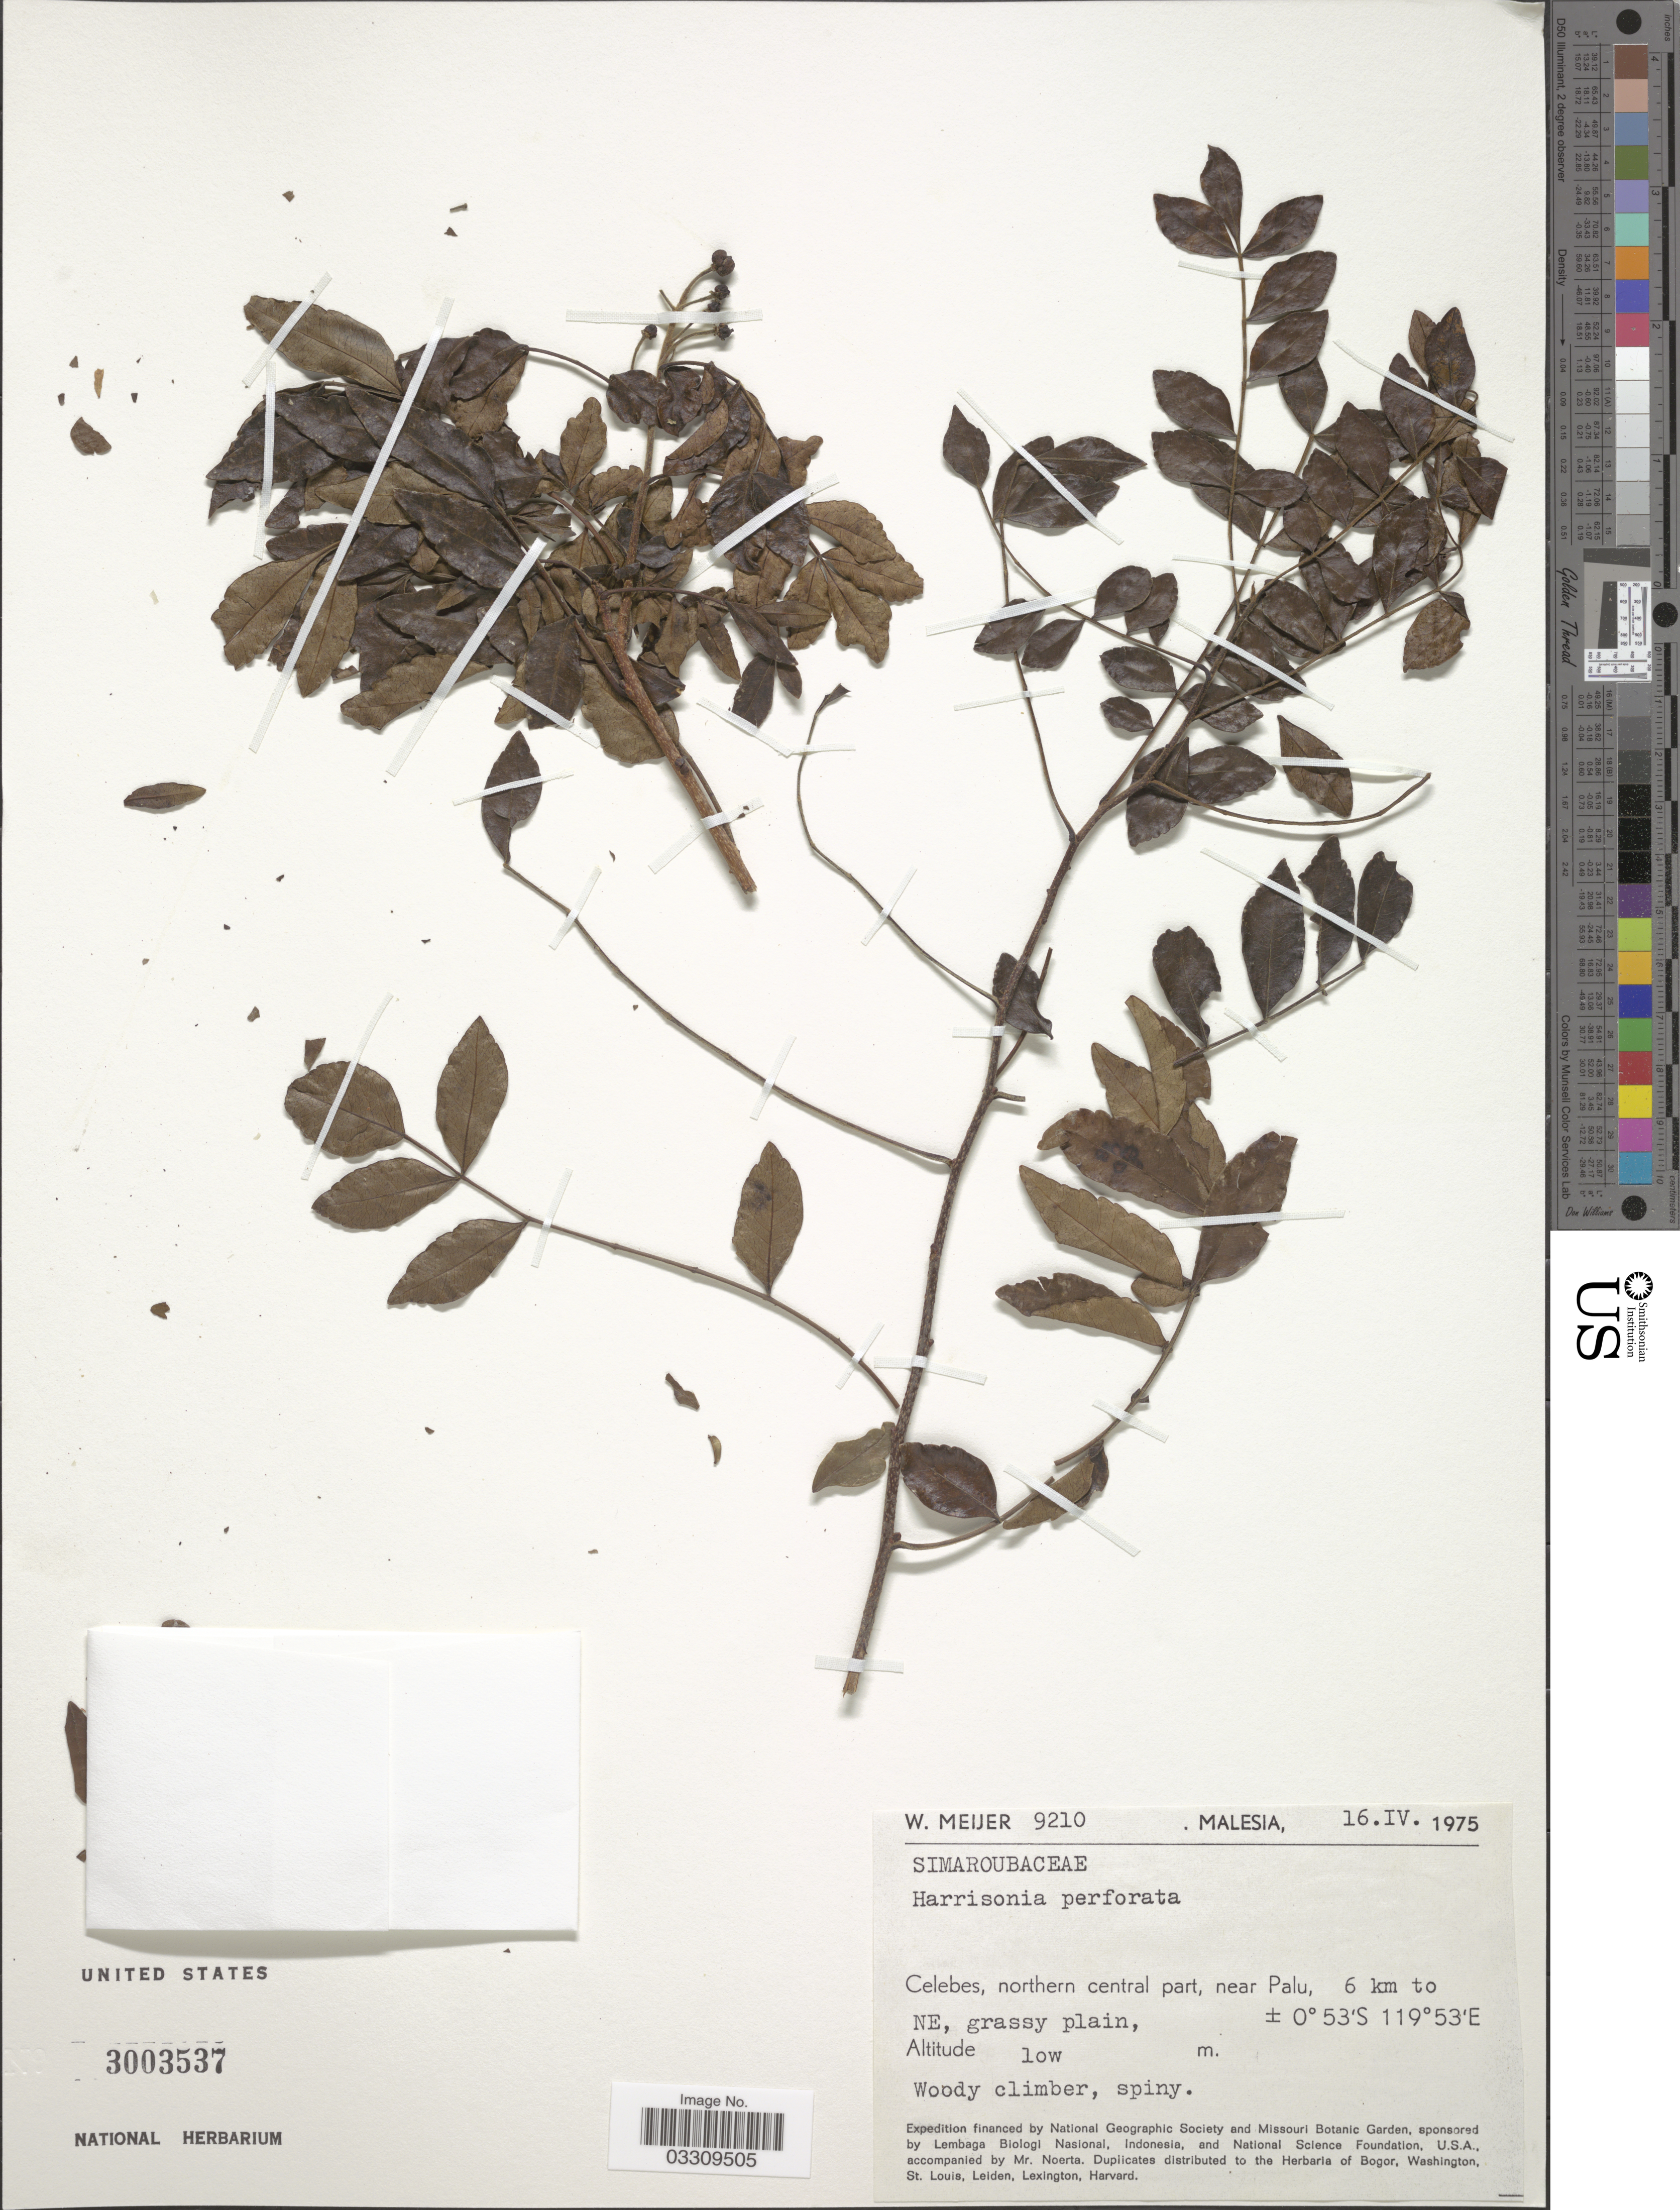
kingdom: Plantae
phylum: Tracheophyta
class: Magnoliopsida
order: Sapindales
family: Rutaceae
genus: Harrisonia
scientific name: Harrisonia perforata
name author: (Blanco) Merr.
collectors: W. Meijer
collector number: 9210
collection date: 1975-04-16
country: Malaysia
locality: Malesia. Celebes, northern central part, near Palu, 6 km to NE.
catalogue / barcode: US 3003537